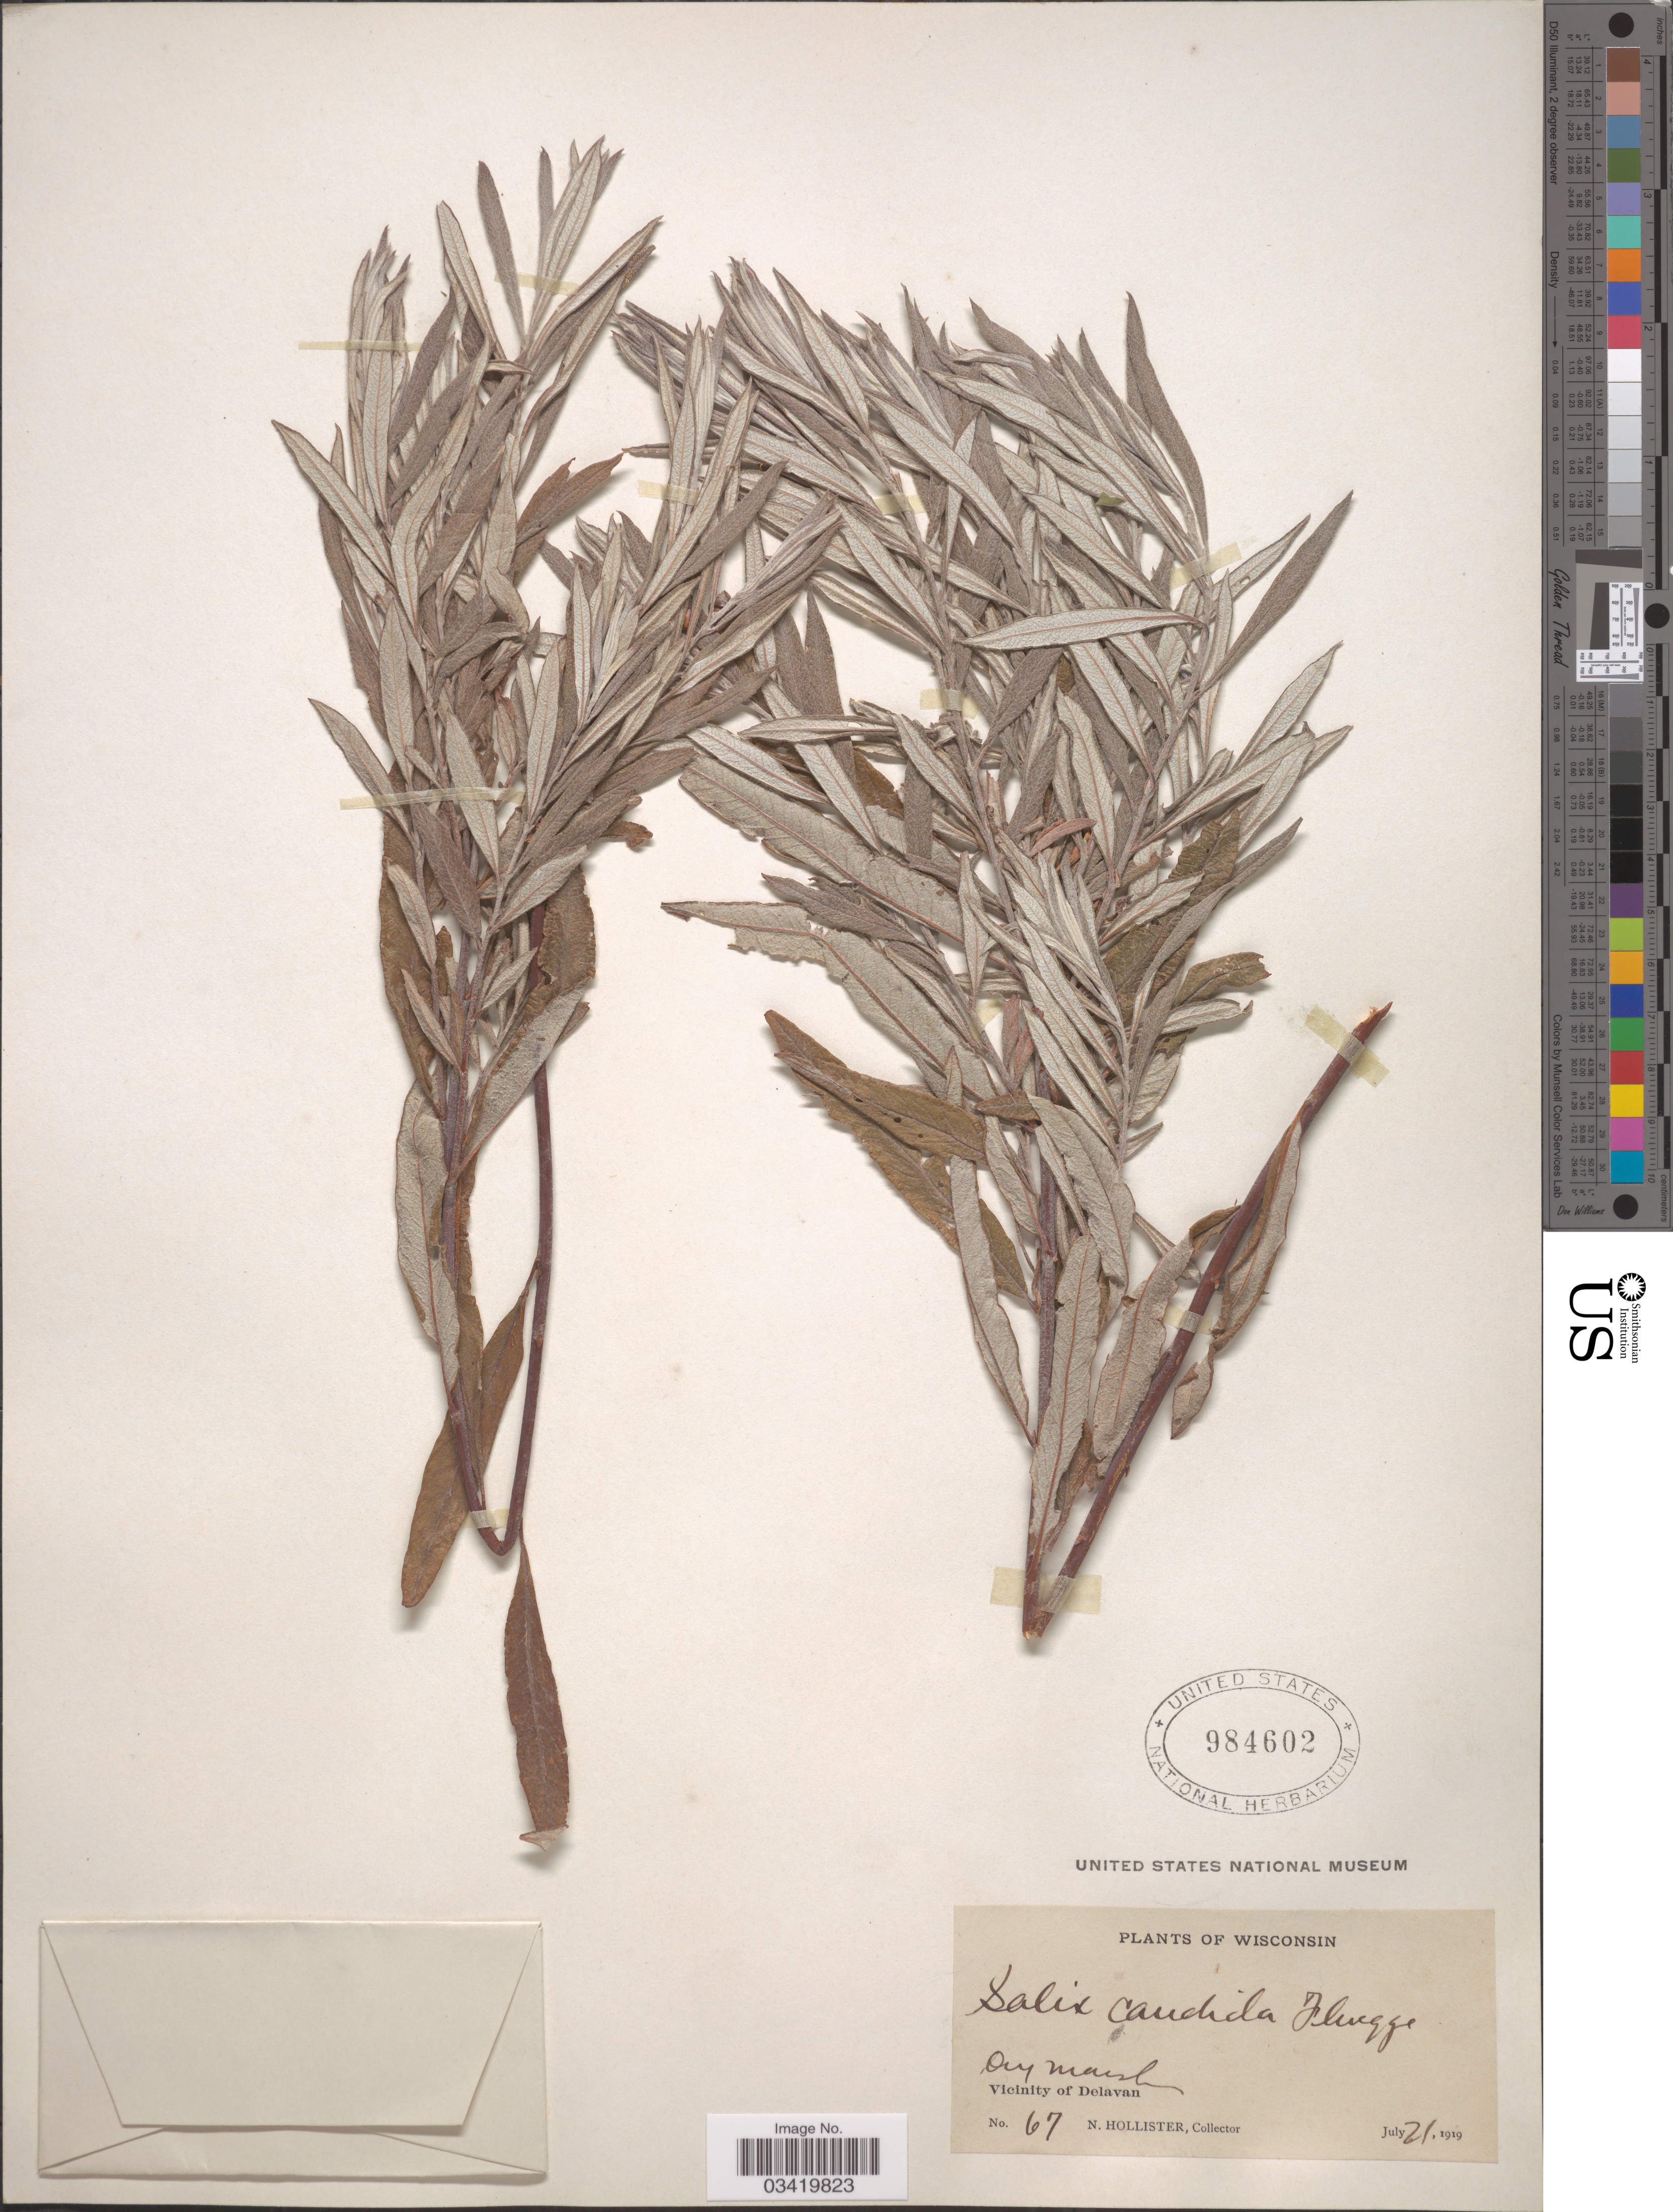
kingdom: Plantae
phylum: Tracheophyta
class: Magnoliopsida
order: Malpighiales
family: Salicaceae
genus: Salix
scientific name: Salix candida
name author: Flüggé ex Willd.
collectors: N. Hollister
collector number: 67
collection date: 1919-07-21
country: United States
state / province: Wisconsin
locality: Vicinity of Delavan,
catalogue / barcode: US 984602